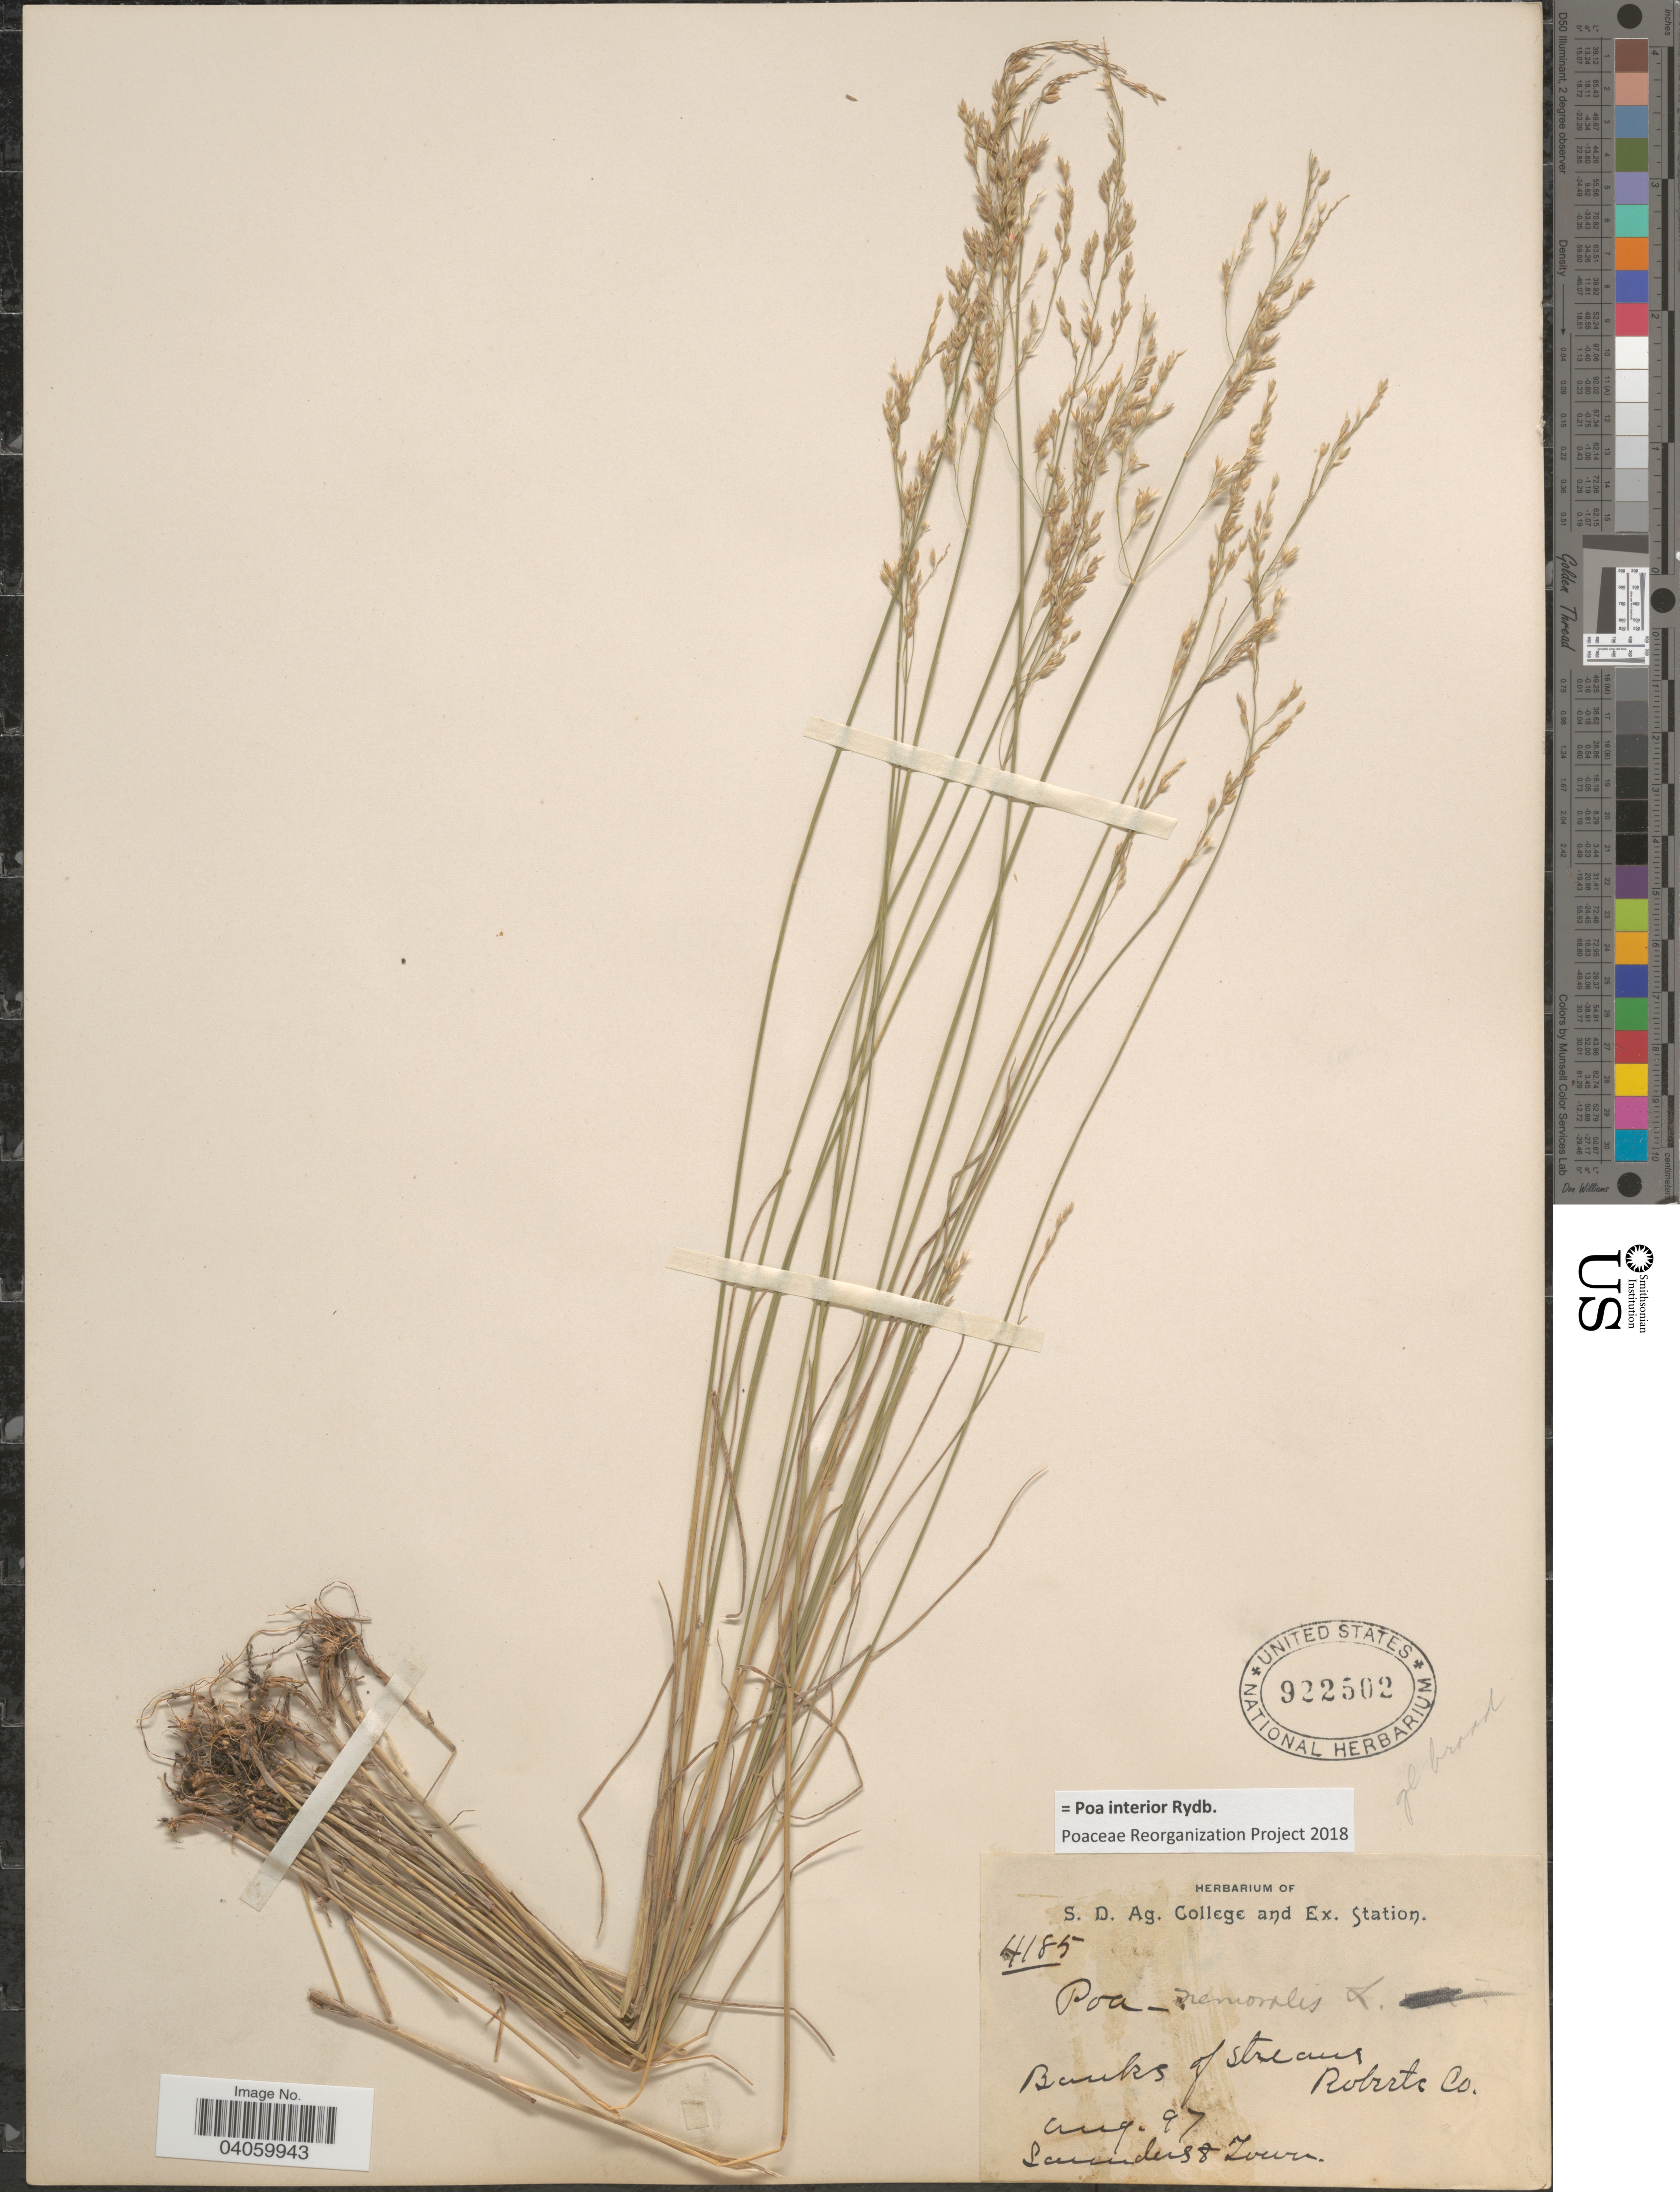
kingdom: Plantae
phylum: Tracheophyta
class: Liliopsida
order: Poales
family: Poaceae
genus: Poa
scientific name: Poa interior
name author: Rydb.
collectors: -. Saunders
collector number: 4185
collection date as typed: Transcribed d/m/y: /8/97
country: United States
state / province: South Dakota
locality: Banks of streams. Roberts Co.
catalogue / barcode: US 922502